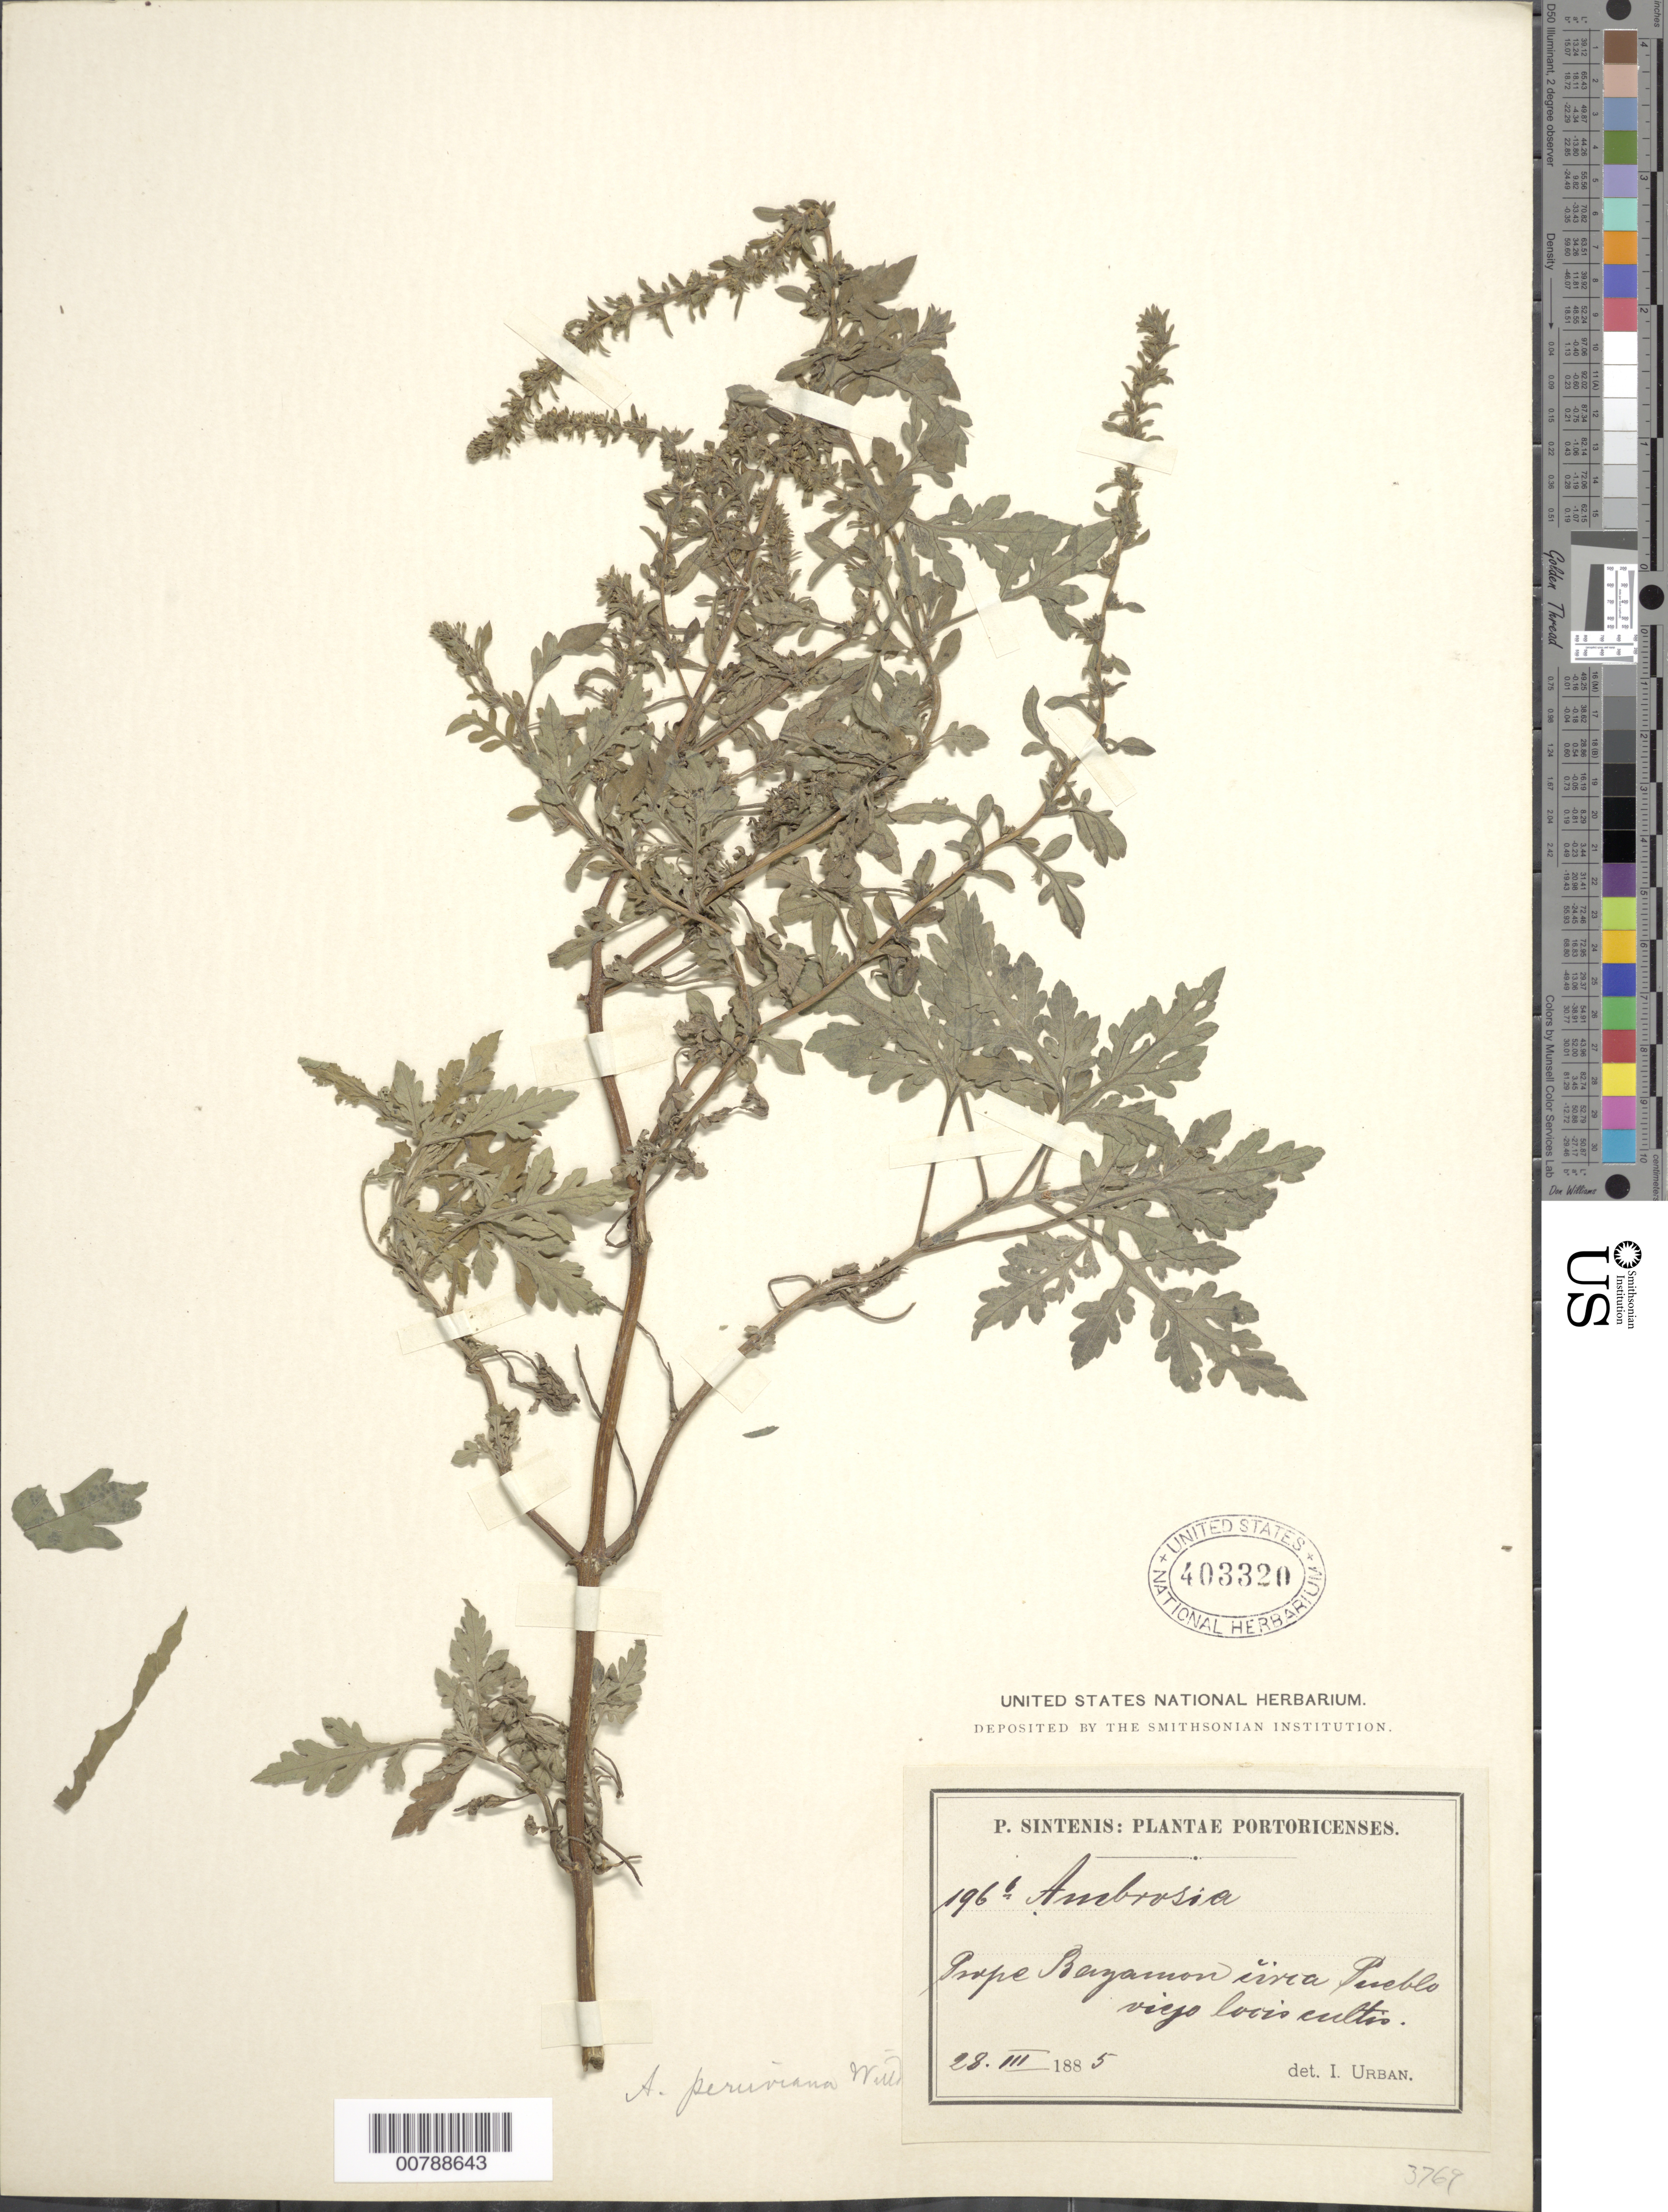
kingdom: Plantae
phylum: Tracheophyta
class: Magnoliopsida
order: Asterales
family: Asteraceae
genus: Ambrosia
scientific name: Ambrosia peruviana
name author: Willd.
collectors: P. Sintenis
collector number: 196b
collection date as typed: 28 Mar 1885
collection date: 1885-03-28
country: Puerto Rico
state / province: Guaynabo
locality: Prope Bayamon circa Pueblo viejo locis cultis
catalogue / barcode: US 403320